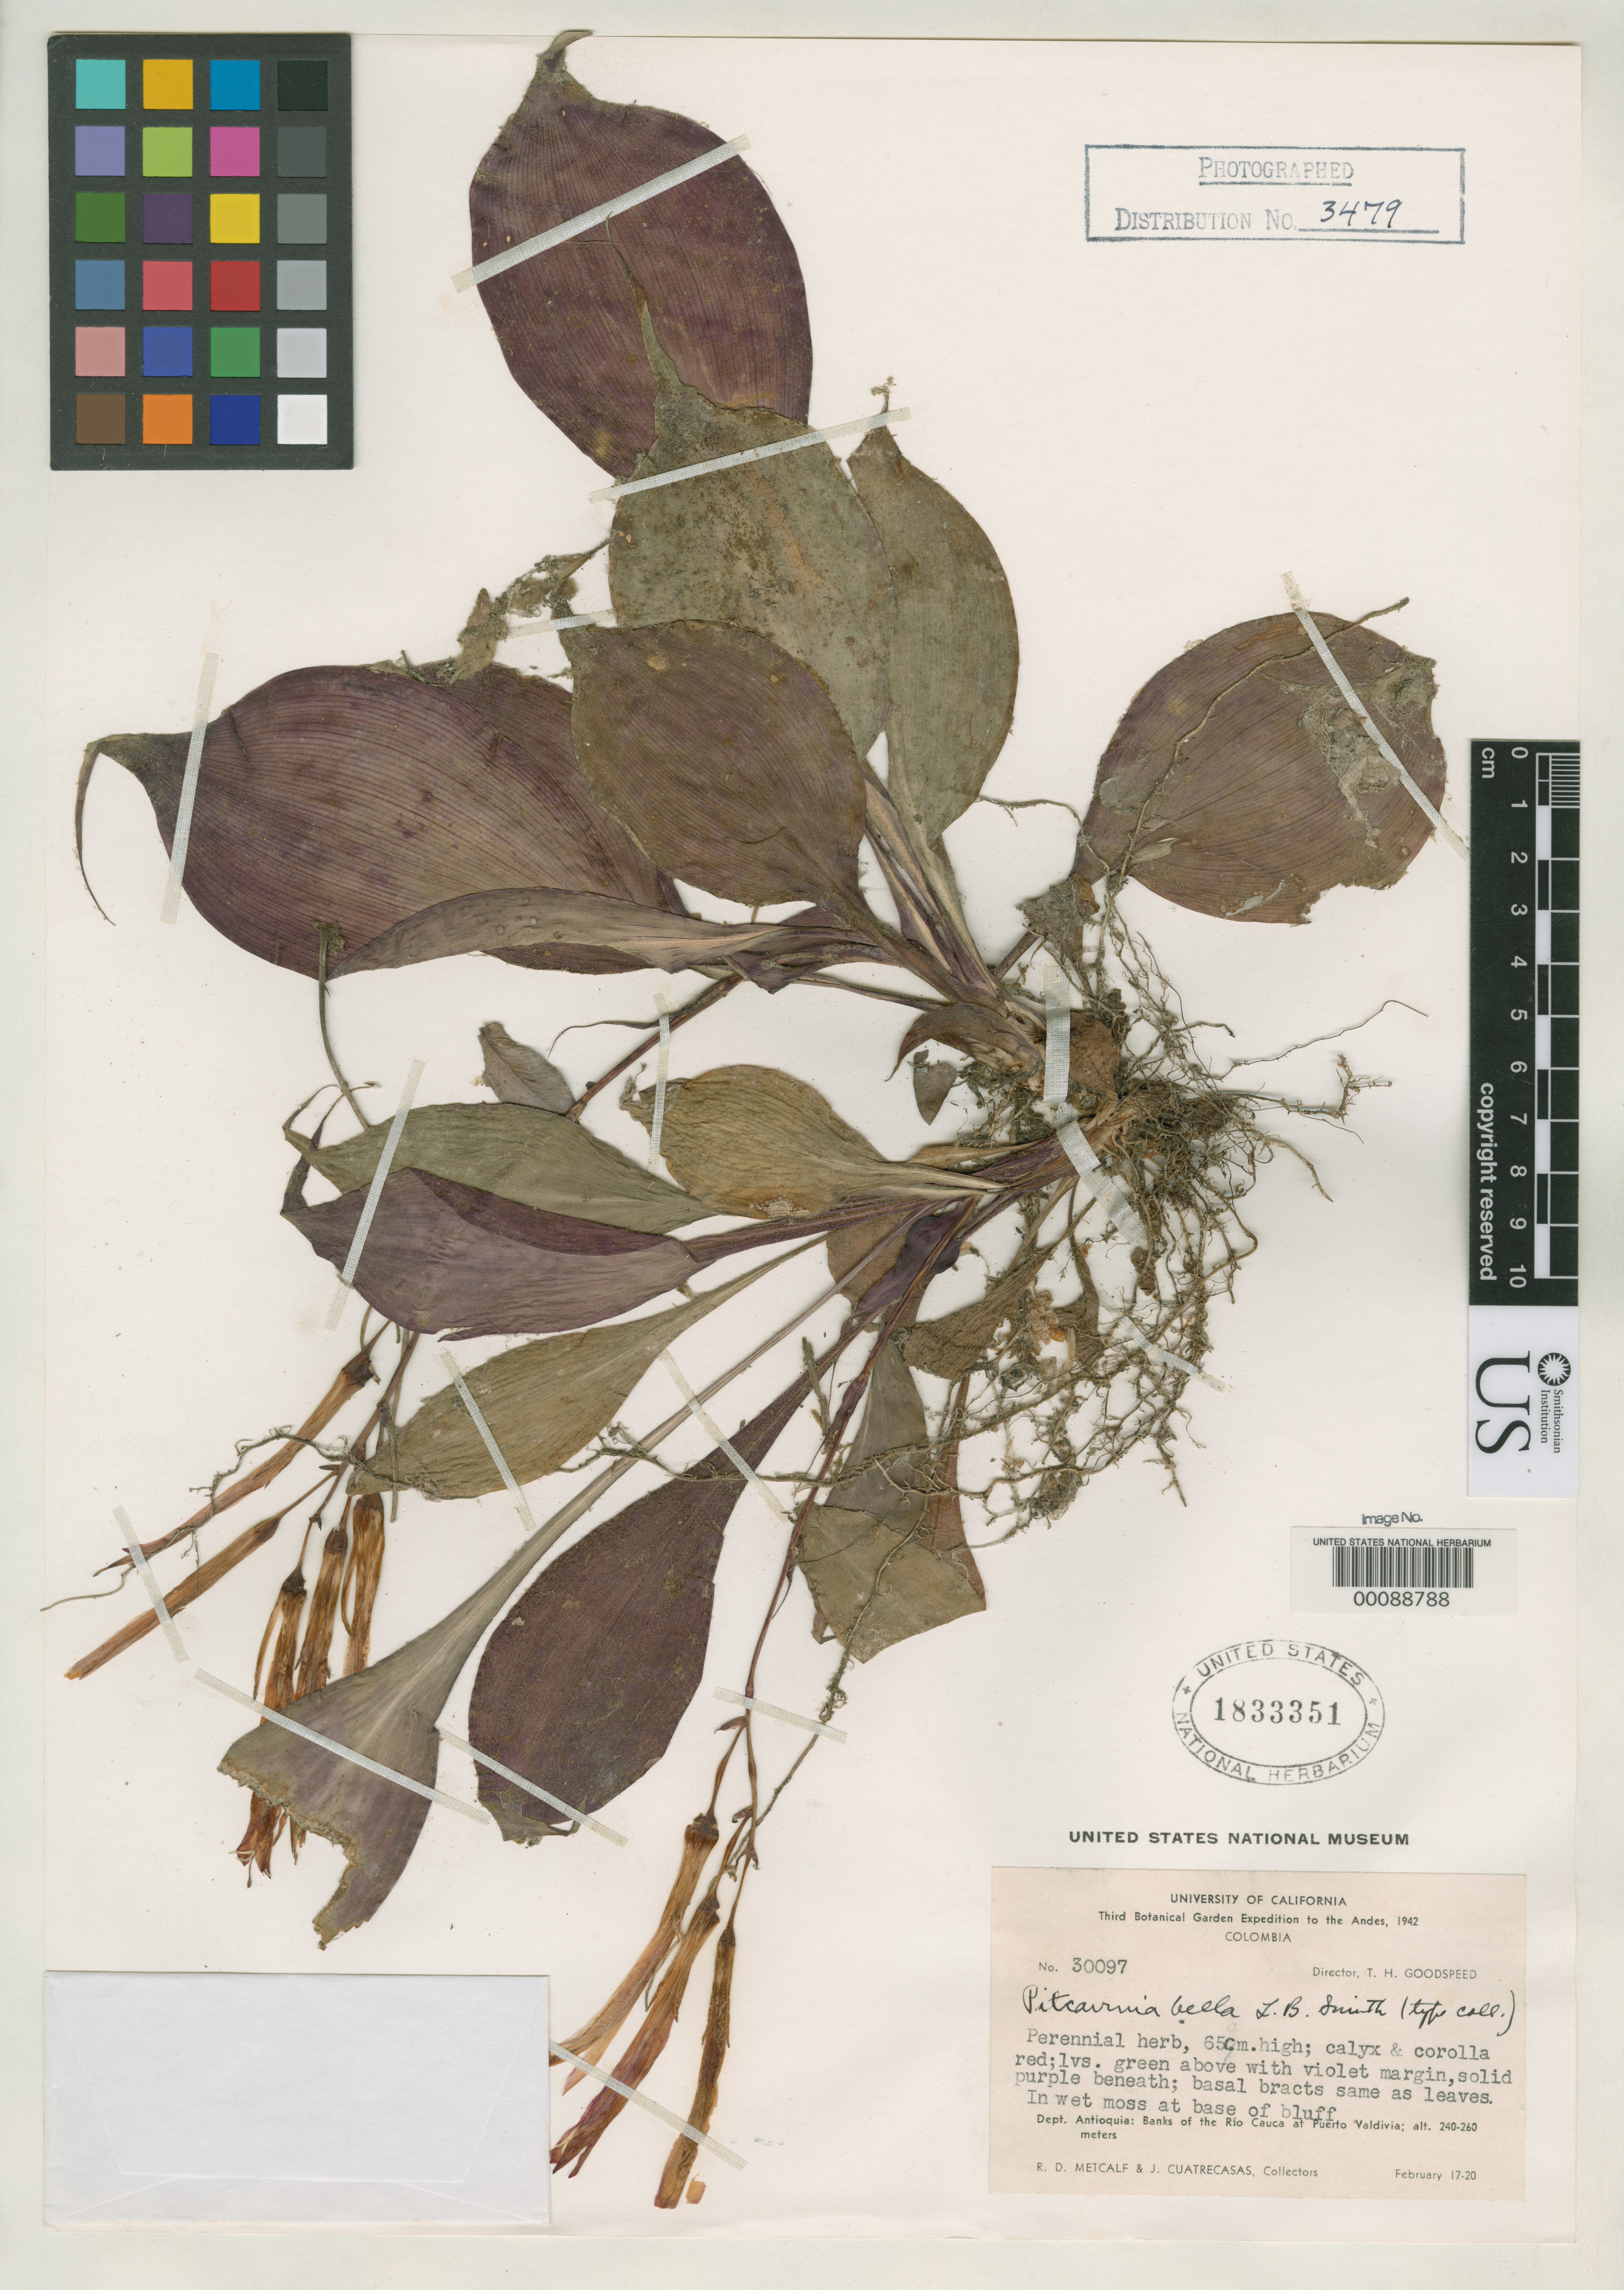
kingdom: Plantae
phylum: Tracheophyta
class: Liliopsida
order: Poales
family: Bromeliaceae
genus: Pitcairnia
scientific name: Pitcairnia bella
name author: L.B. Sm.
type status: Isotype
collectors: R. D. Metcalf & J. Cuatrecasas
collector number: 30097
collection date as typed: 17 Feb 1942 to 20 Feb 1942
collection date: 1942-02-17/1942-02-20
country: Colombia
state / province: Antioquia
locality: Rio Cauca at Puerto Valdivia.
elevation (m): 1010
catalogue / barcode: US 1833351